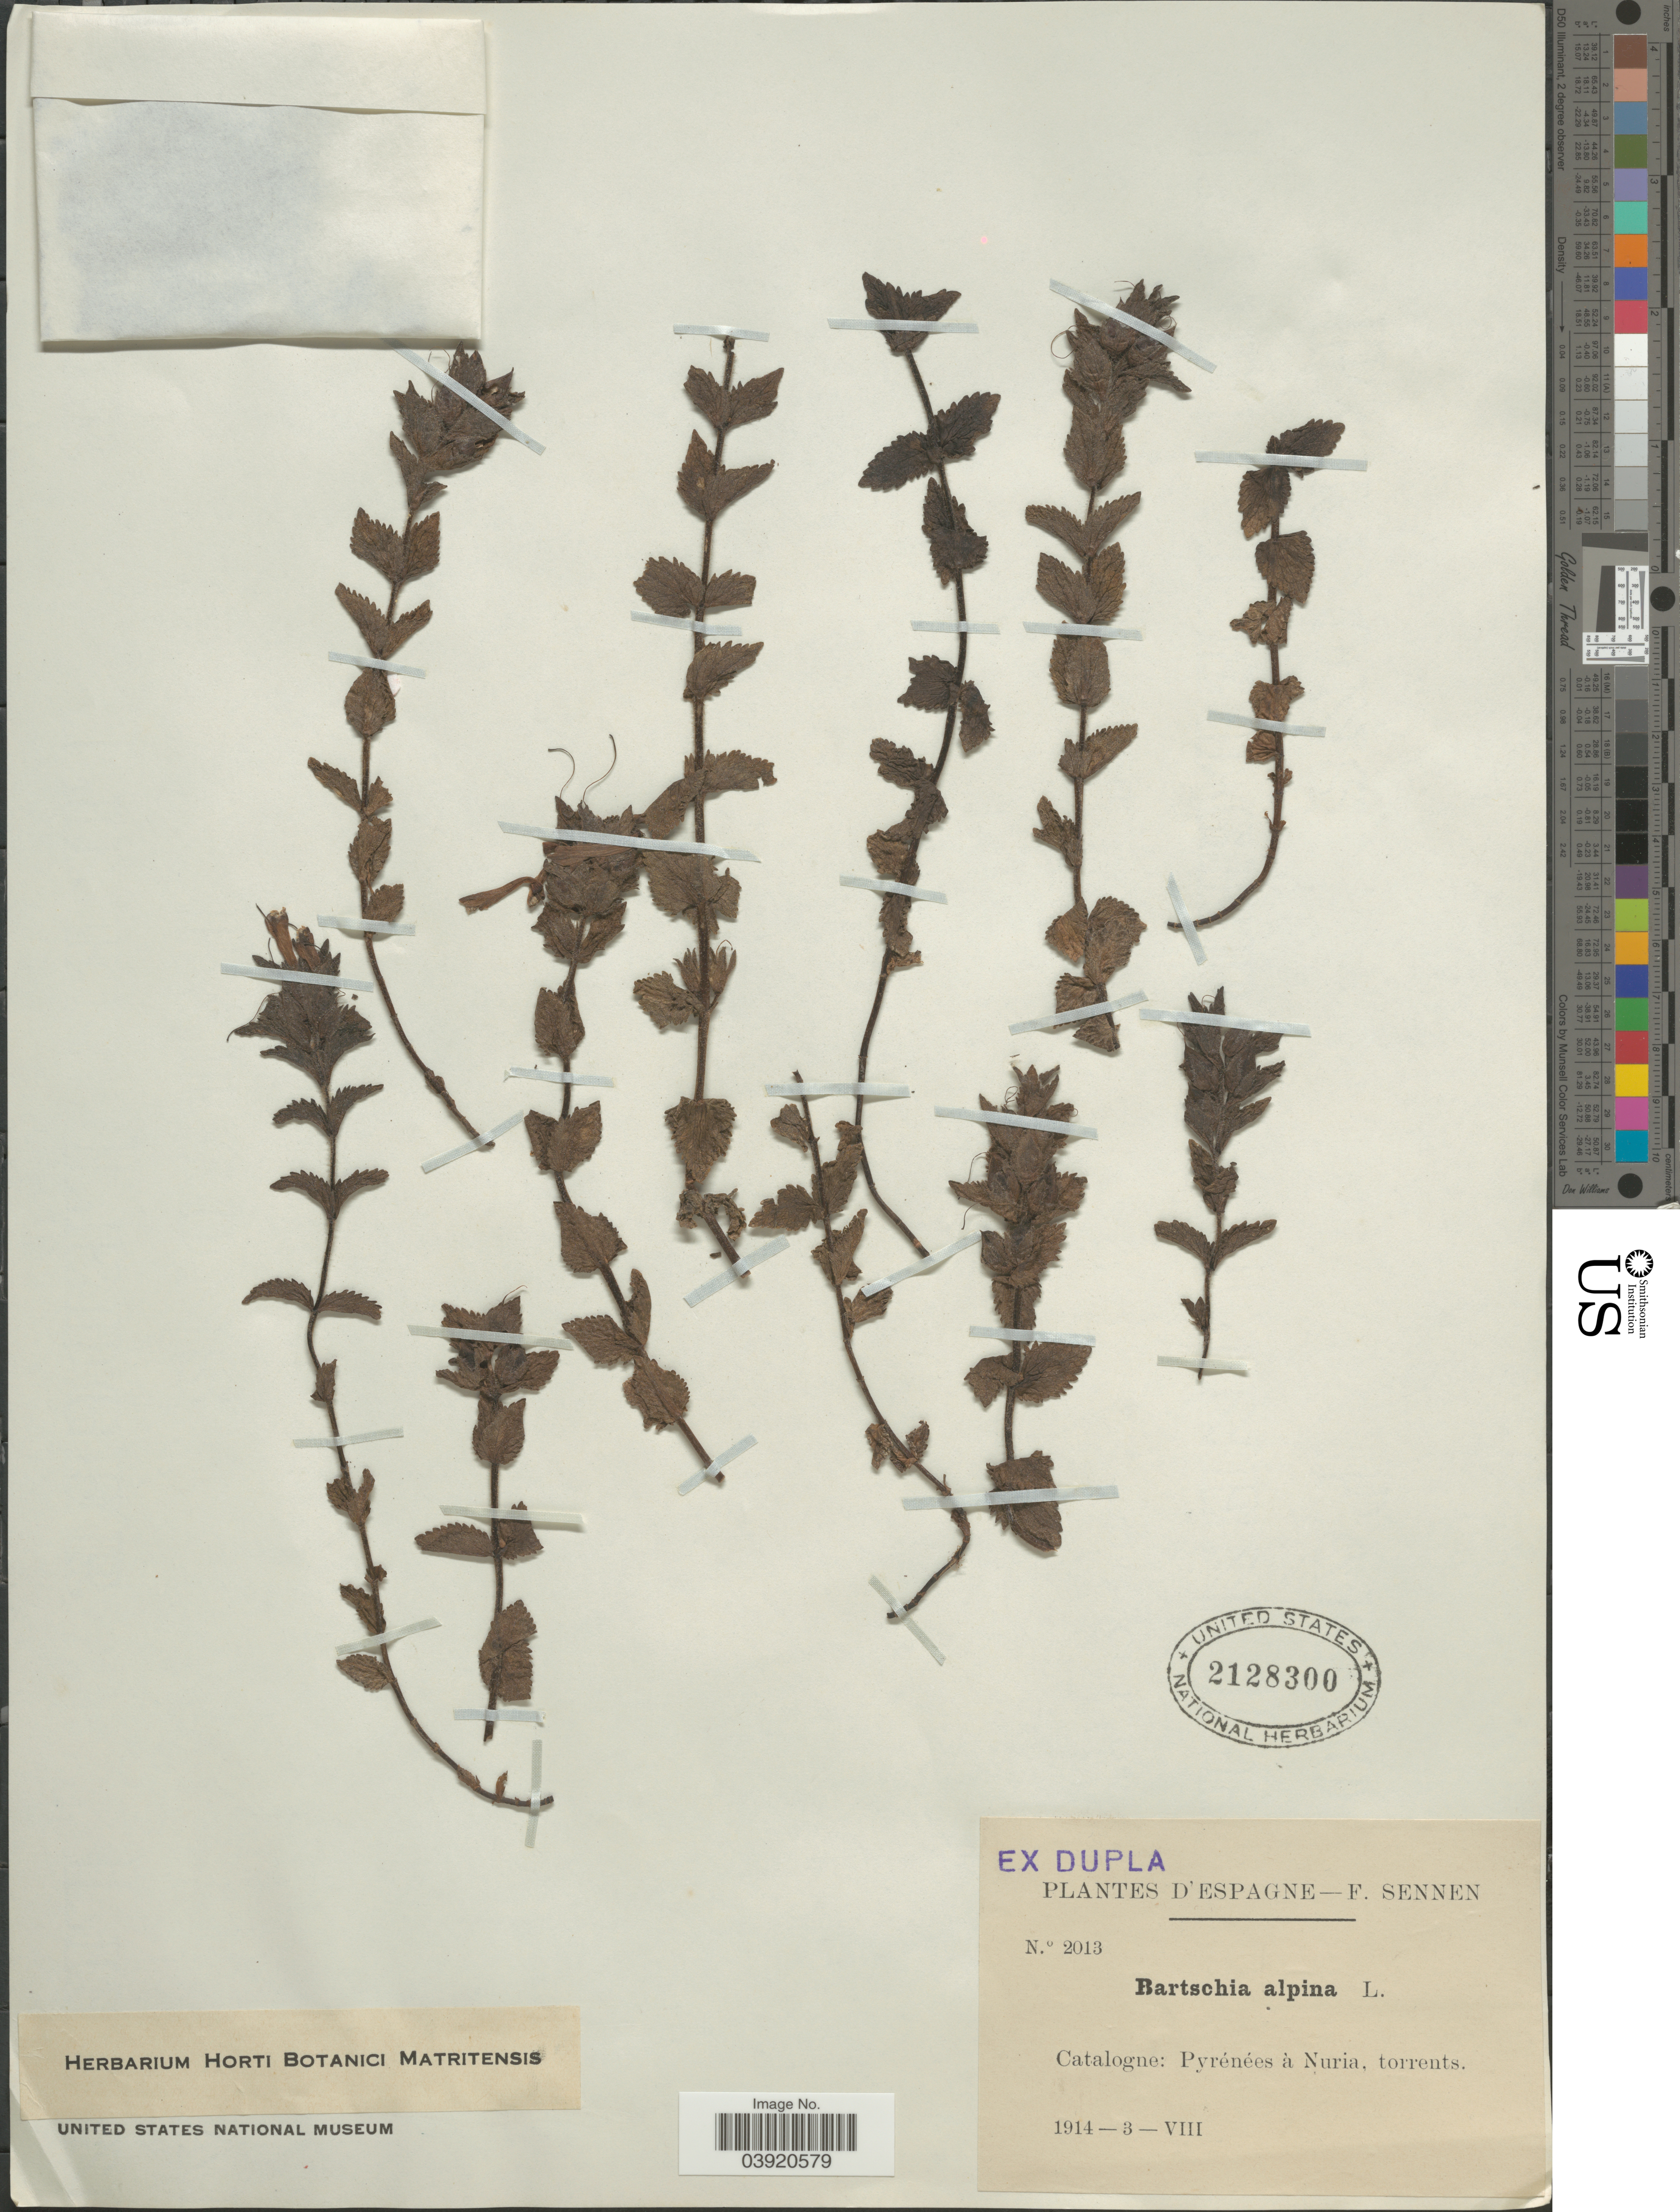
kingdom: Plantae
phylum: Tracheophyta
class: Magnoliopsida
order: Lamiales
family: Orobanchaceae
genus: Bartsia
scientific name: Bartsia alpina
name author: L.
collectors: E. Sennen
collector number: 2013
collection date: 1914-08-03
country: Spain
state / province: Catalunya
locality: Catalogne: Pyrénées à Nuria, torrents.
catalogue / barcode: US 2128300